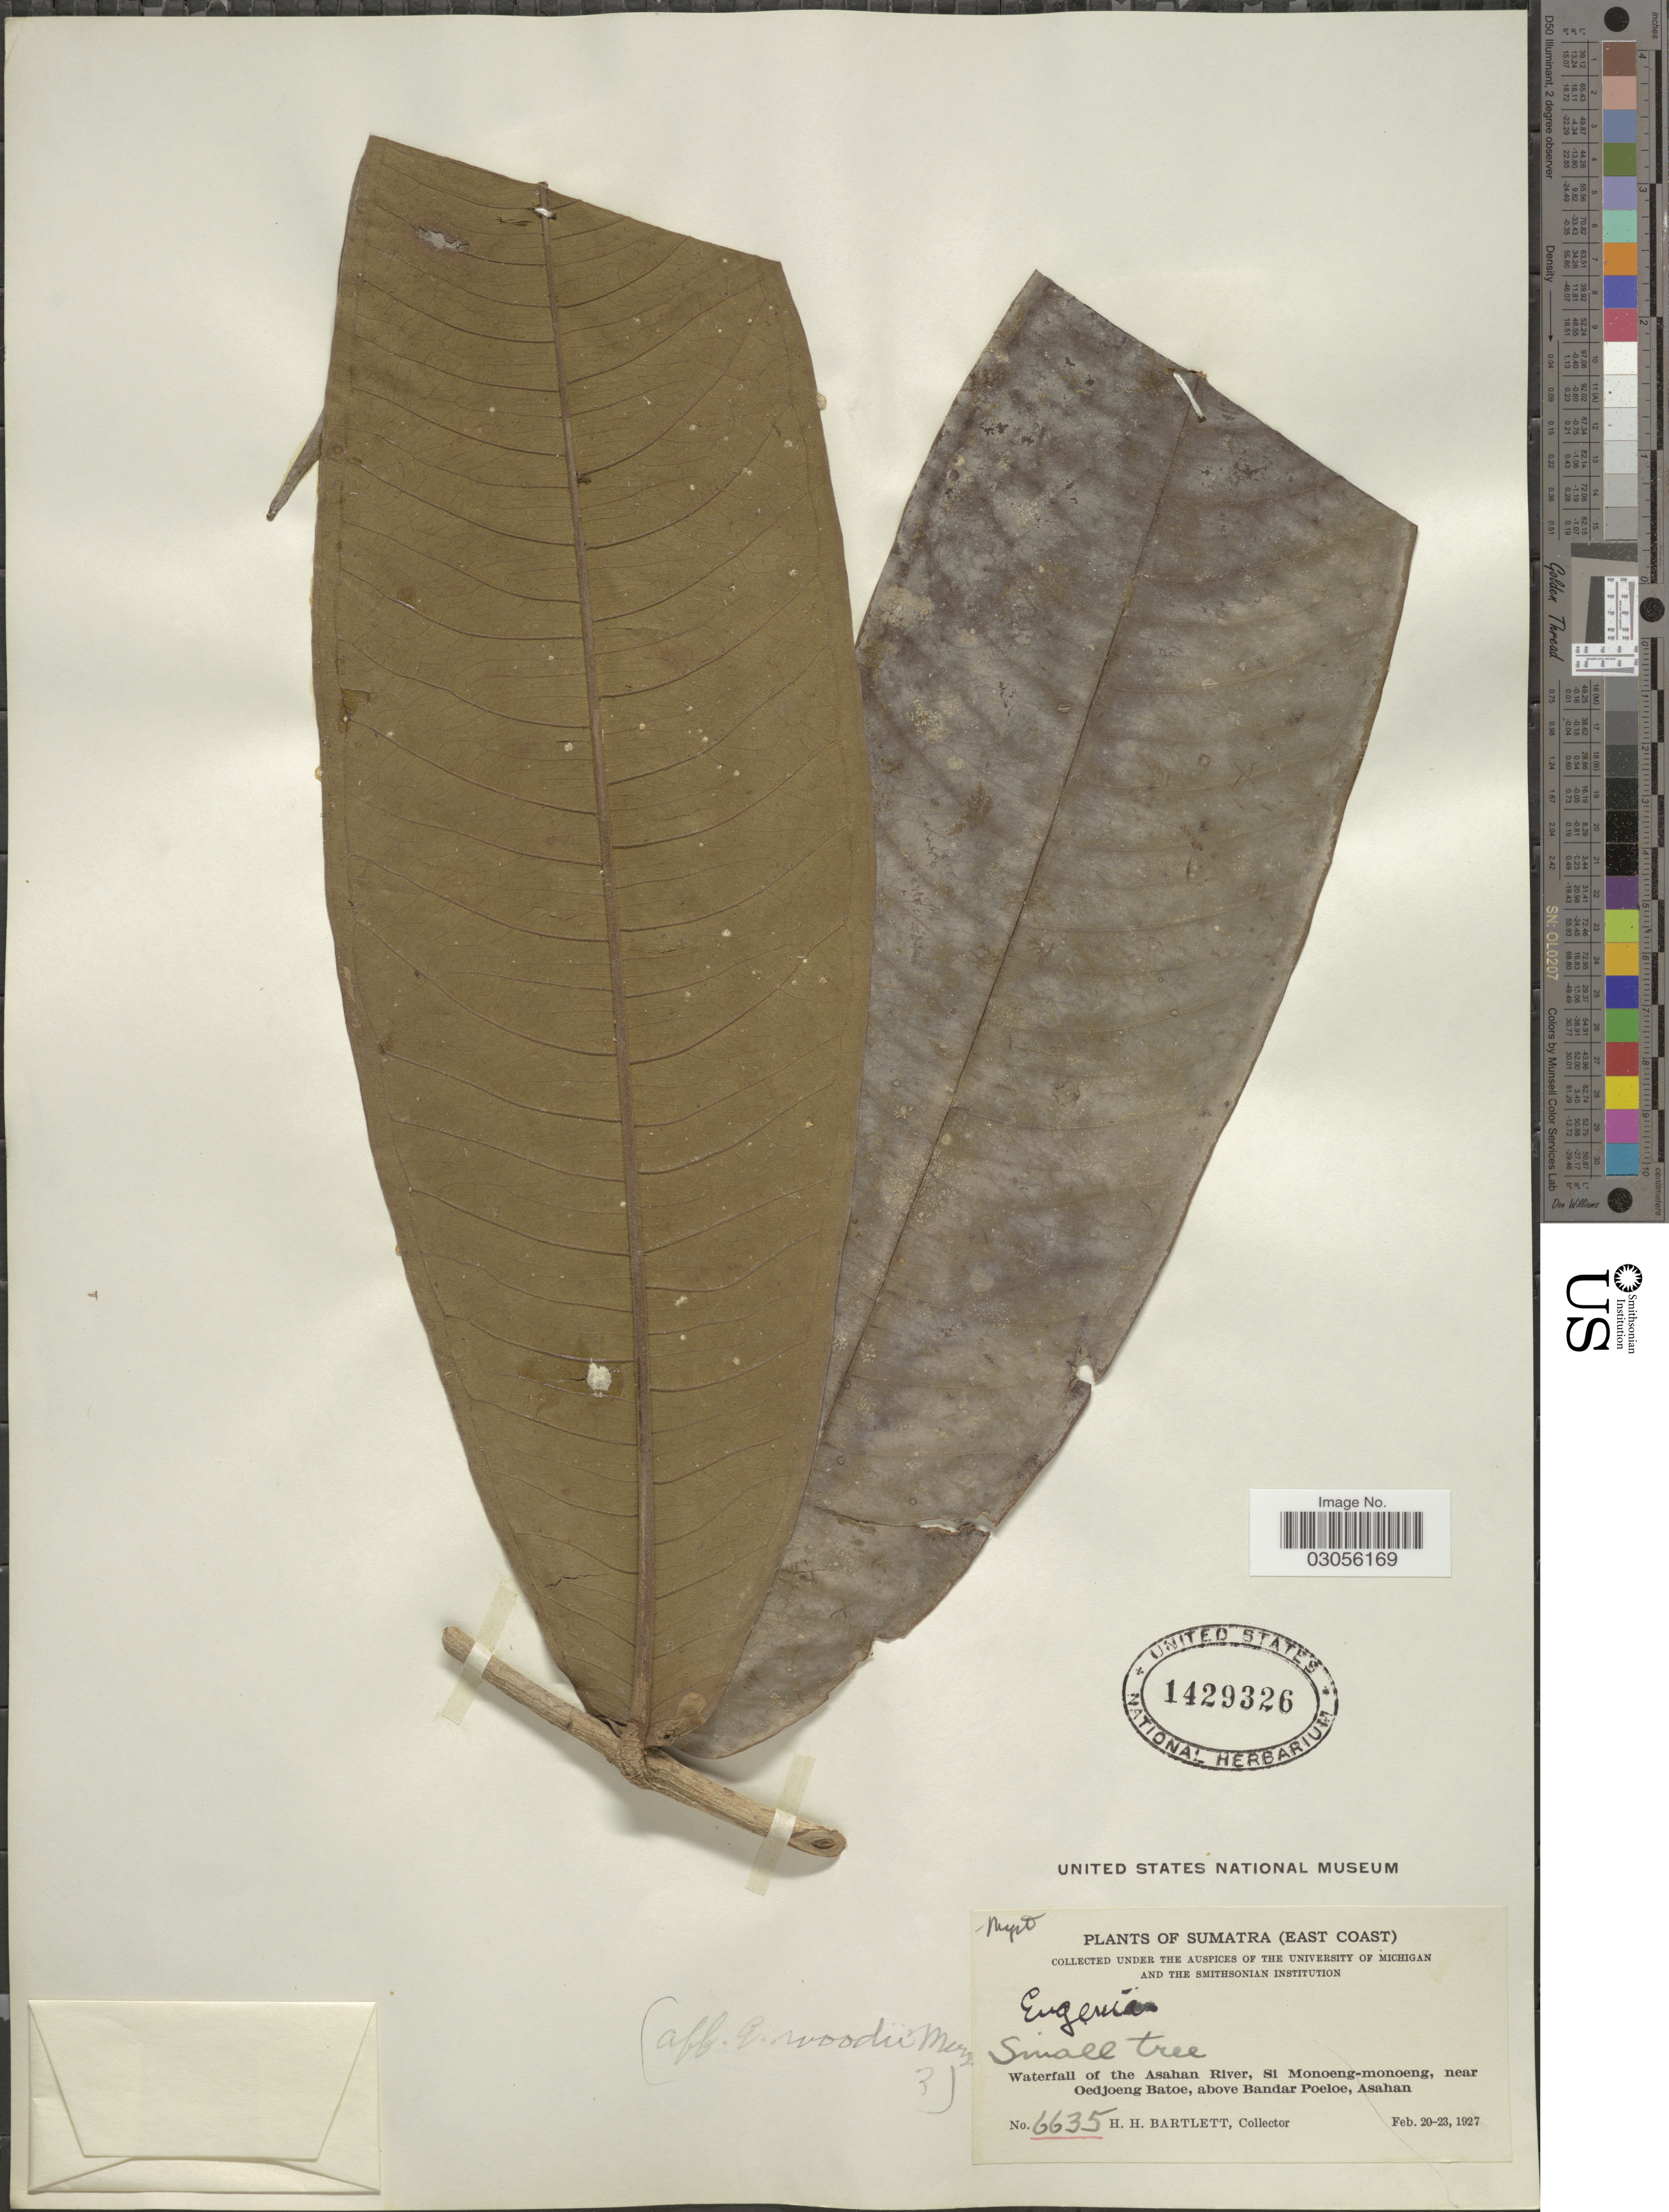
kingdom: Plantae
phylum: Tracheophyta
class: Magnoliopsida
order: Myrtales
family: Myrtaceae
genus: Syzygium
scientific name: Syzygium sp.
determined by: Strong, M. T., (US), Smithsonian Institution - National Museum of Natural History (UNITED STATES)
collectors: H. H. Bartlett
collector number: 6635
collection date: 1927-02-20/1927-02-23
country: Indonesia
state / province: Sumatra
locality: (East Coast). Waterfall of the Asahan River, Si Monoeng-monoeng, near Oedjoeng Batoe, above Bandar Poeloe, Asahan.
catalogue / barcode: US 1429326